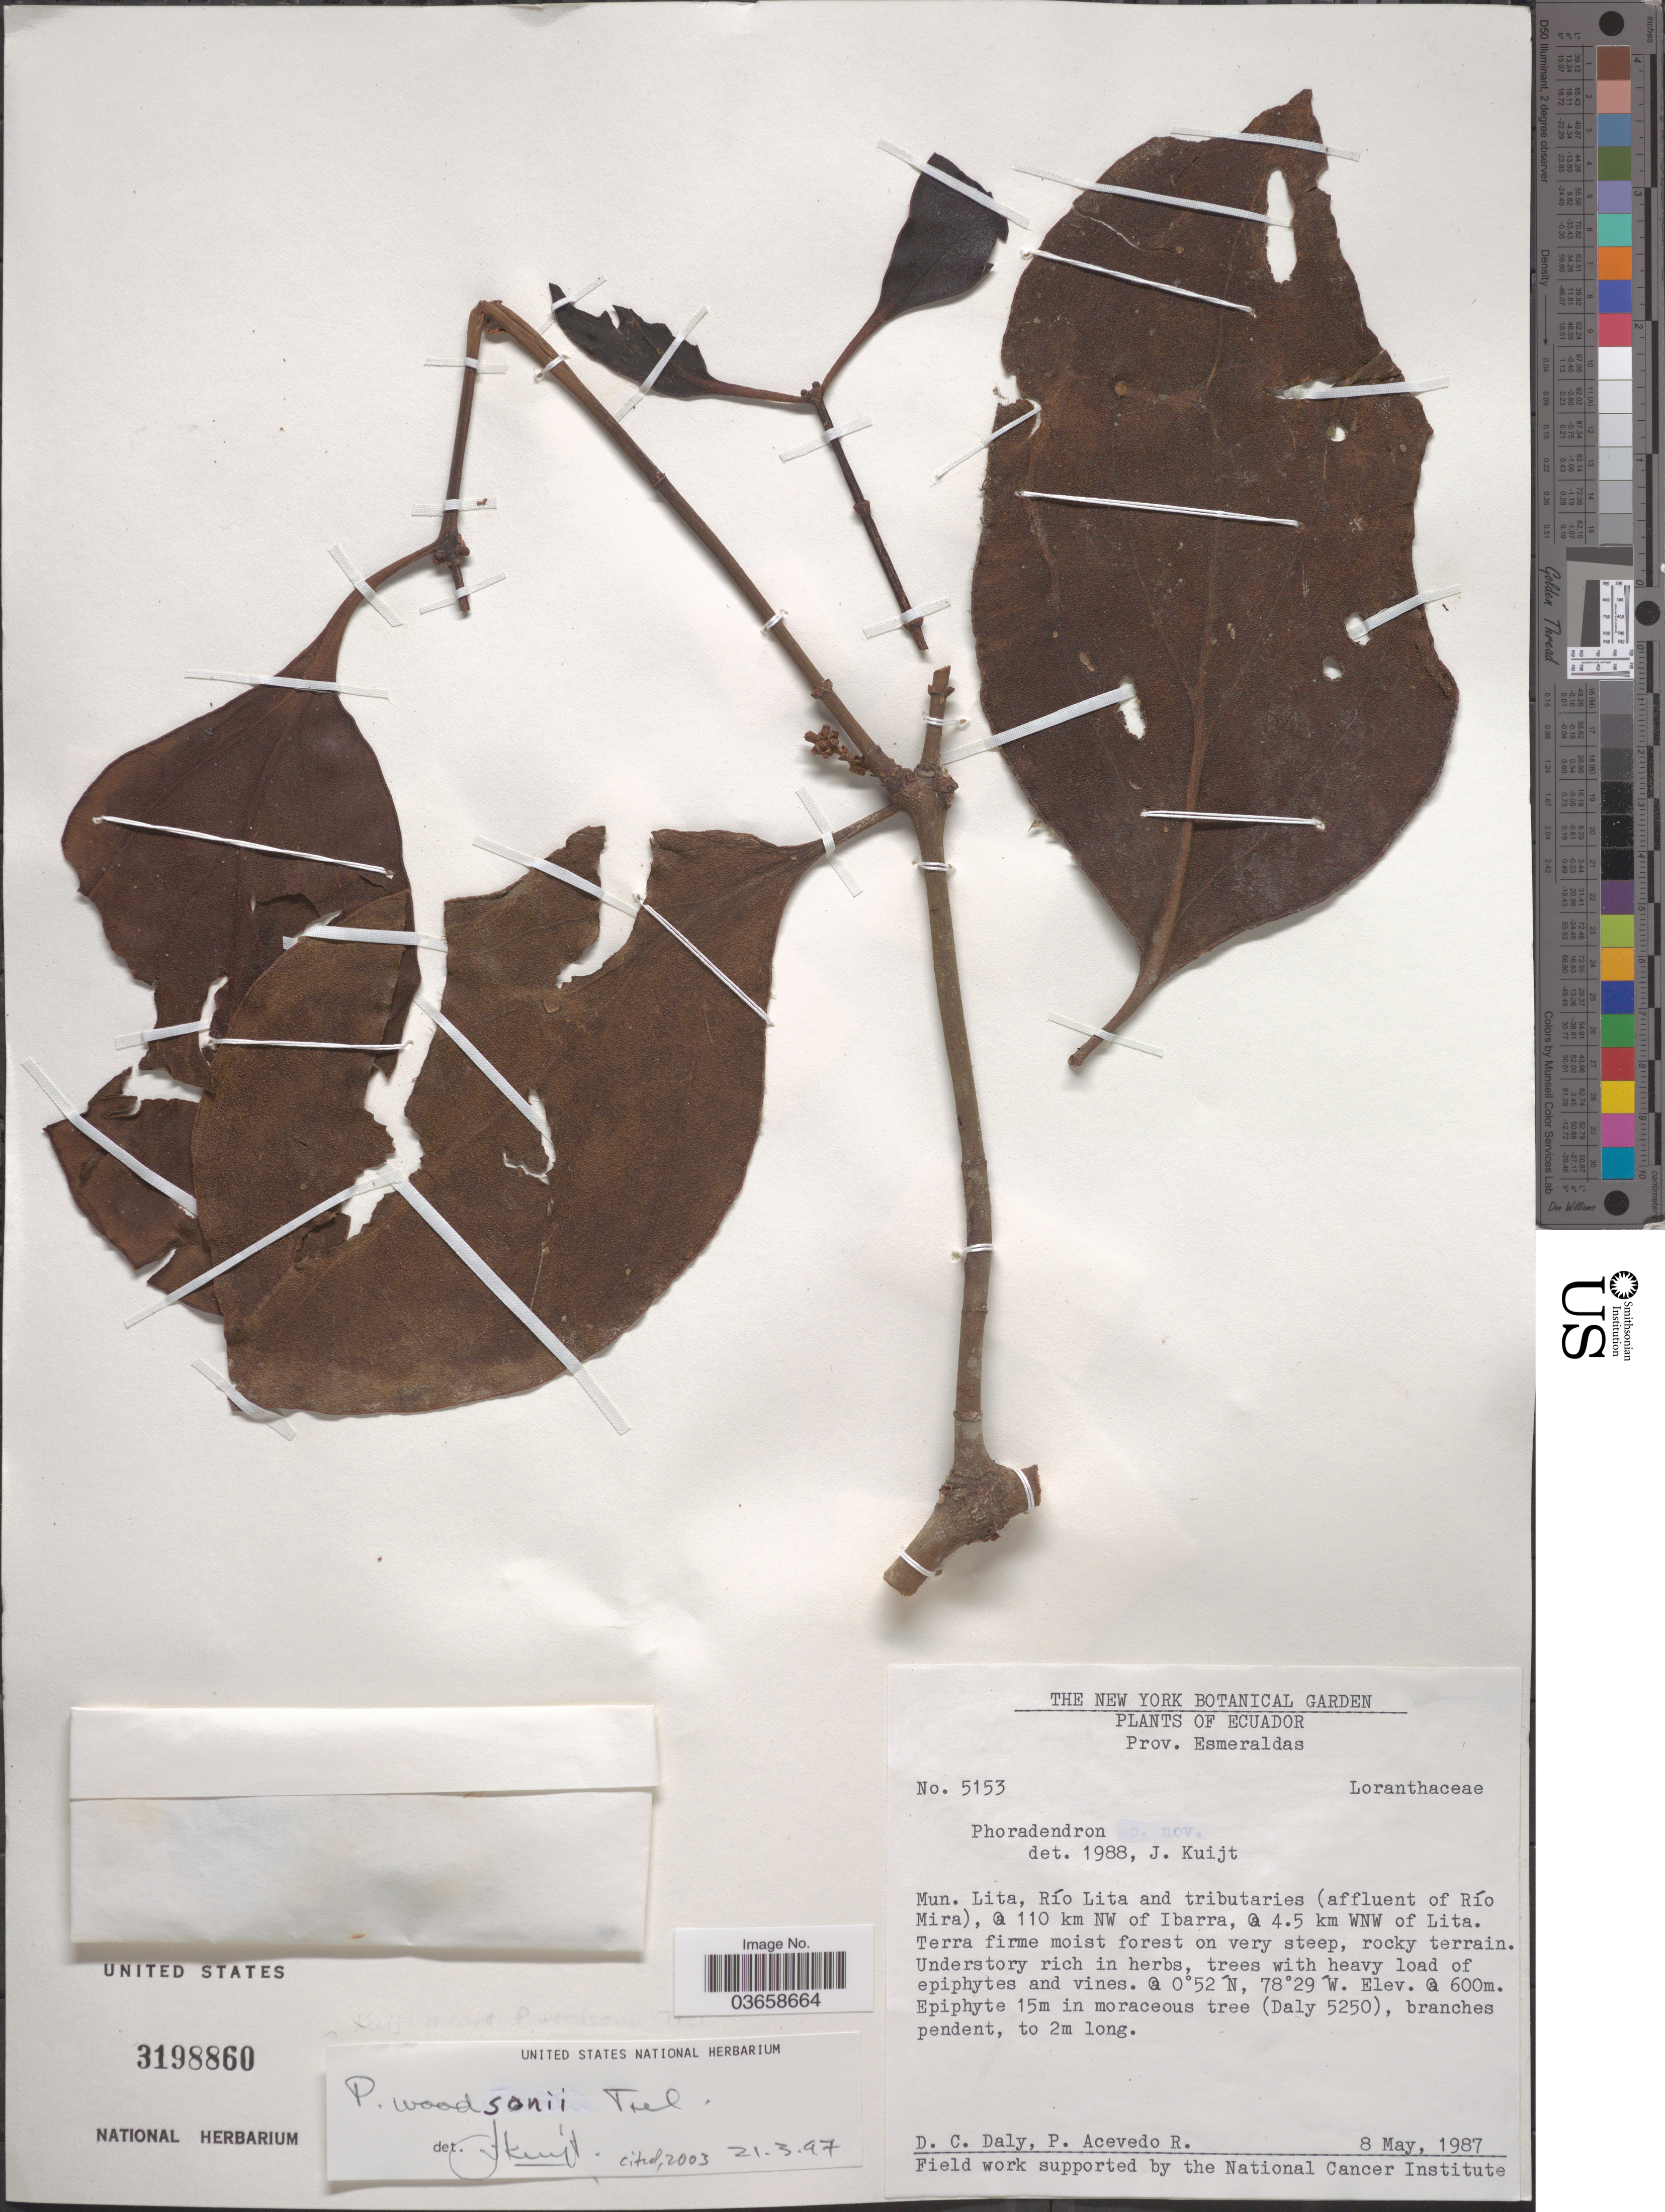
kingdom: Plantae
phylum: Tracheophyta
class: Magnoliopsida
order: Santalales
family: Viscaceae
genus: Phoradendron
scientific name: Phoradendron woodsonii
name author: Trel.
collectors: D. C. Daly & P. Acevedo R.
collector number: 5153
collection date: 1987-05-08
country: Ecuador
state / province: Esmeraldas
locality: Mun. Lita, Río Lita and tributaries (affluent of Río Mira), 110 km NW of Ibarra, 4.5 km WNW of Lita.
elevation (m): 600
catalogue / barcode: US 3198860